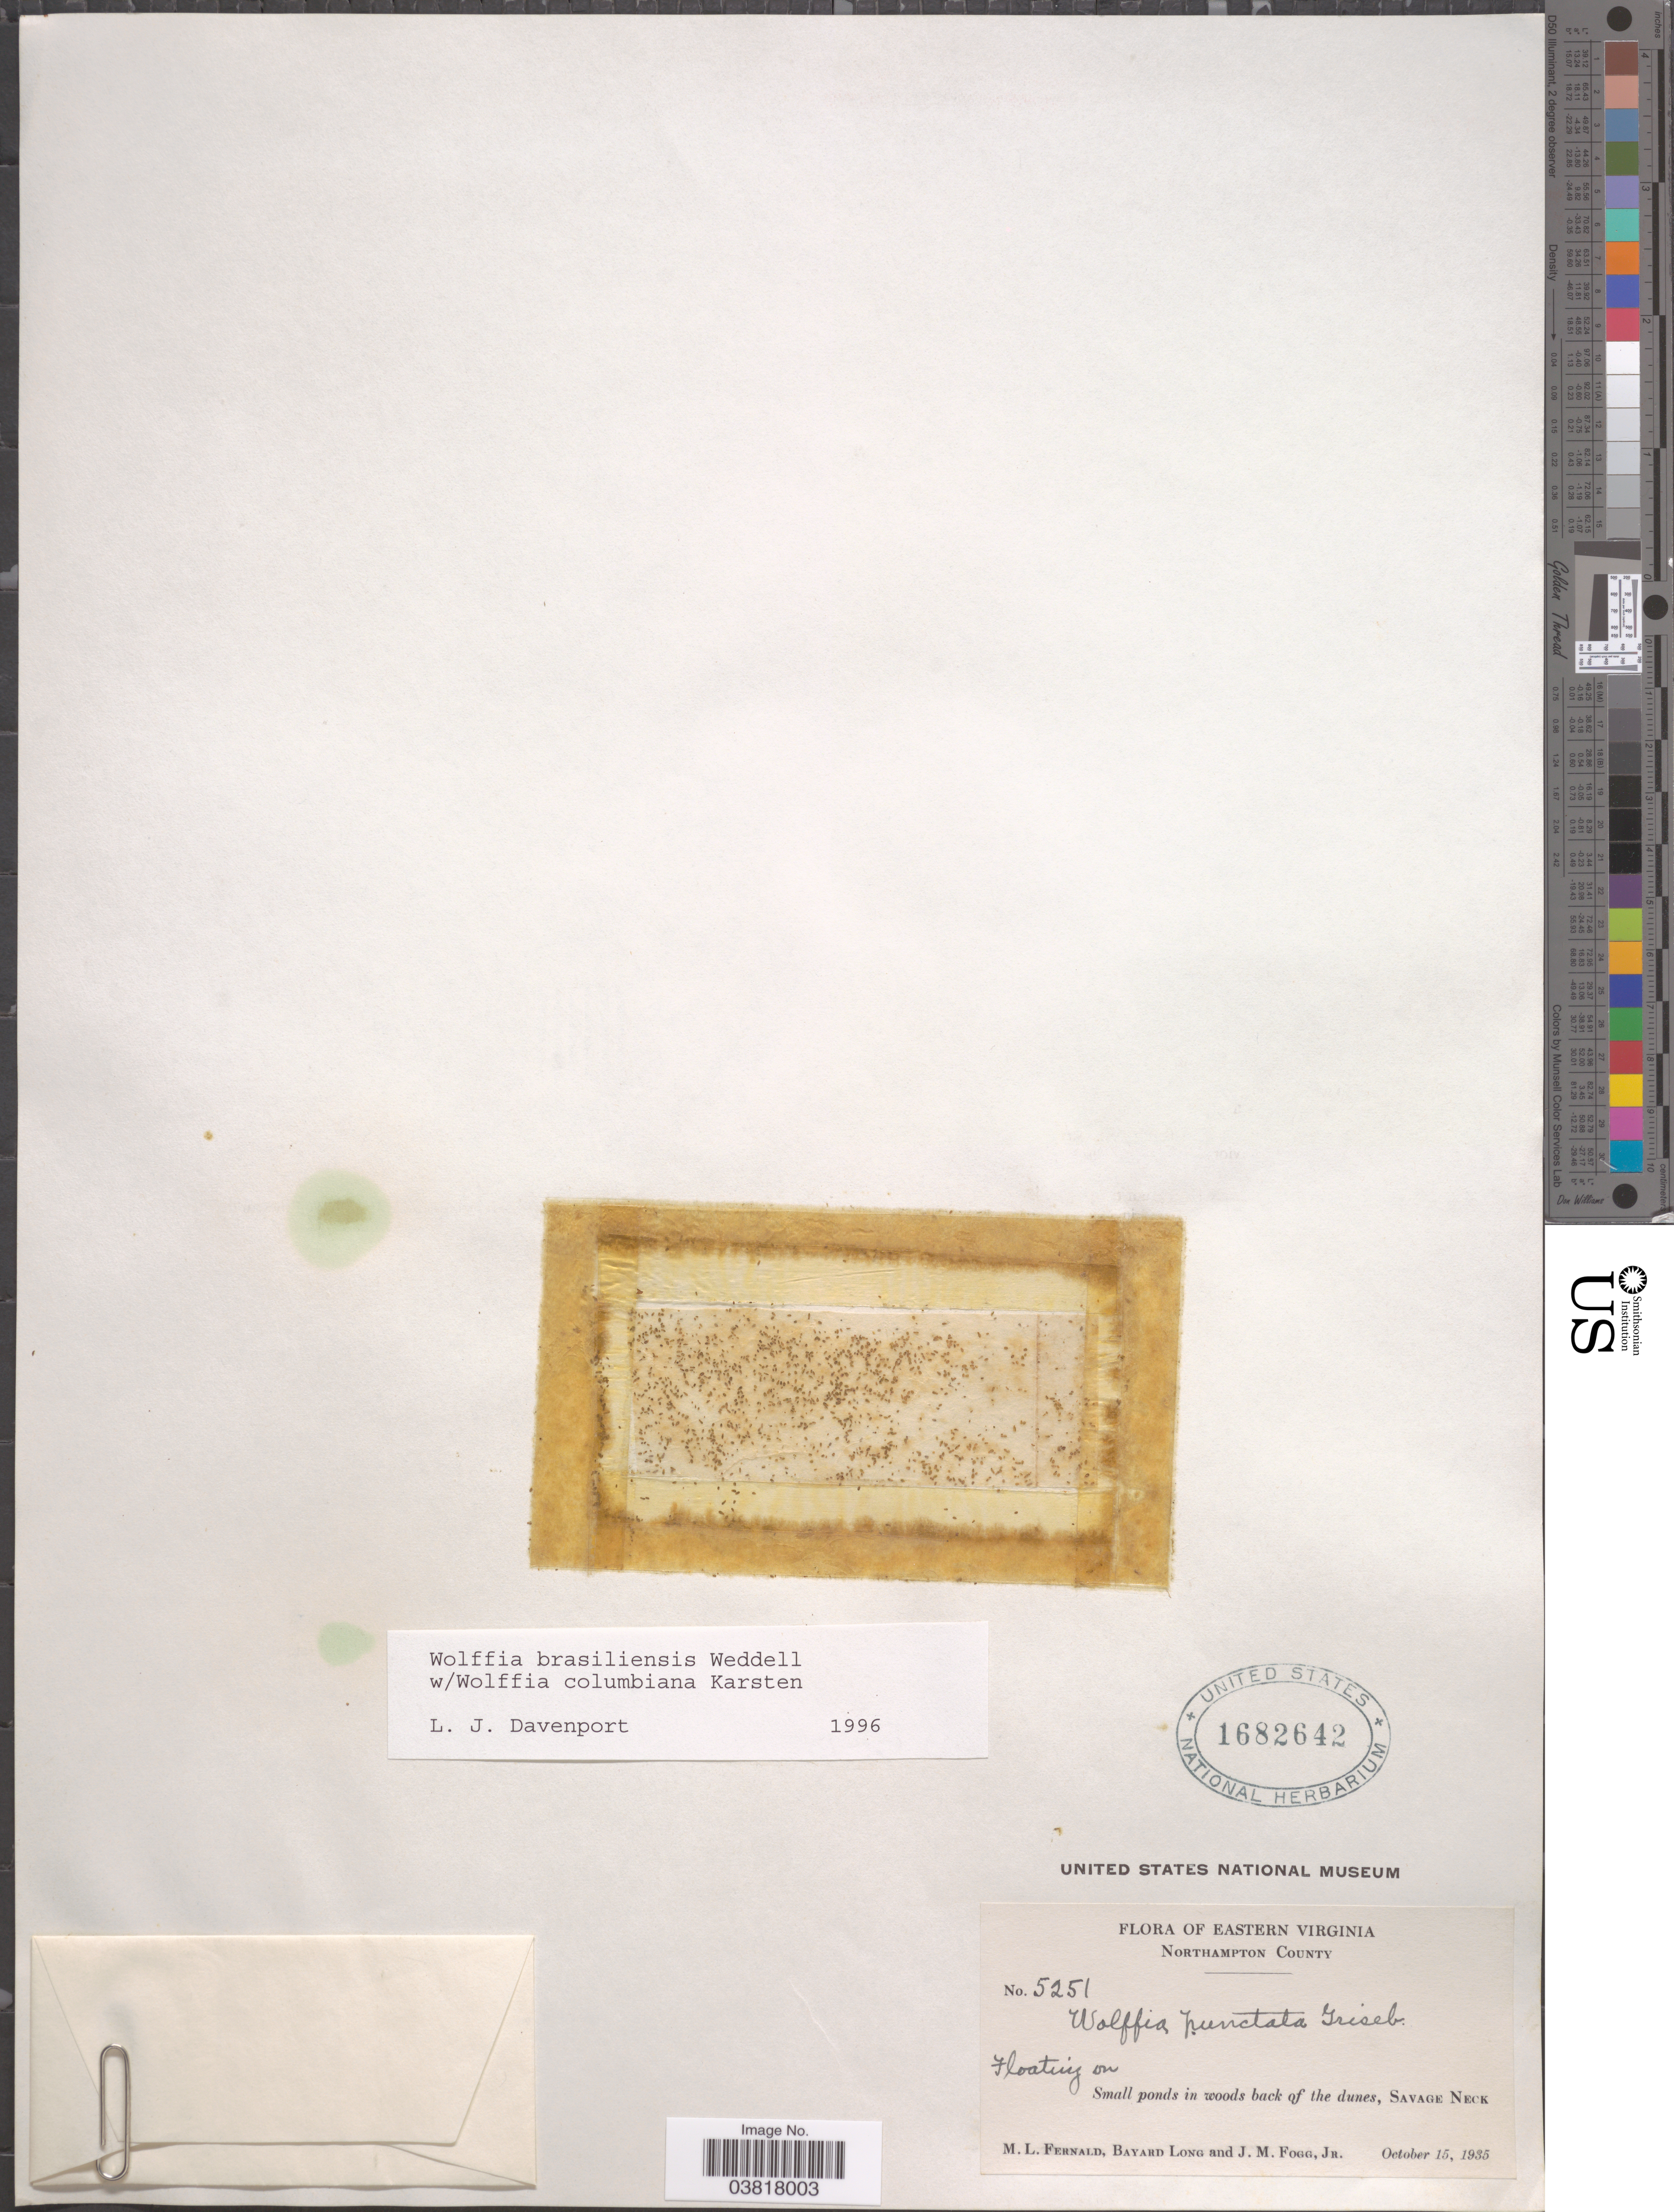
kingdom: Plantae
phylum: Tracheophyta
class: Liliopsida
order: Alismatales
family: Araceae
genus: Wolffia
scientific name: Wolffia brasiliensis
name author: Wedd.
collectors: M. L. Fernald, B. Long & J. Fogg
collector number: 5251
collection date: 1935-10-15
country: United States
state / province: Virginia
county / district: Northampton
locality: Eastern Virginia. Savage Neck.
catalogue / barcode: US 1682642